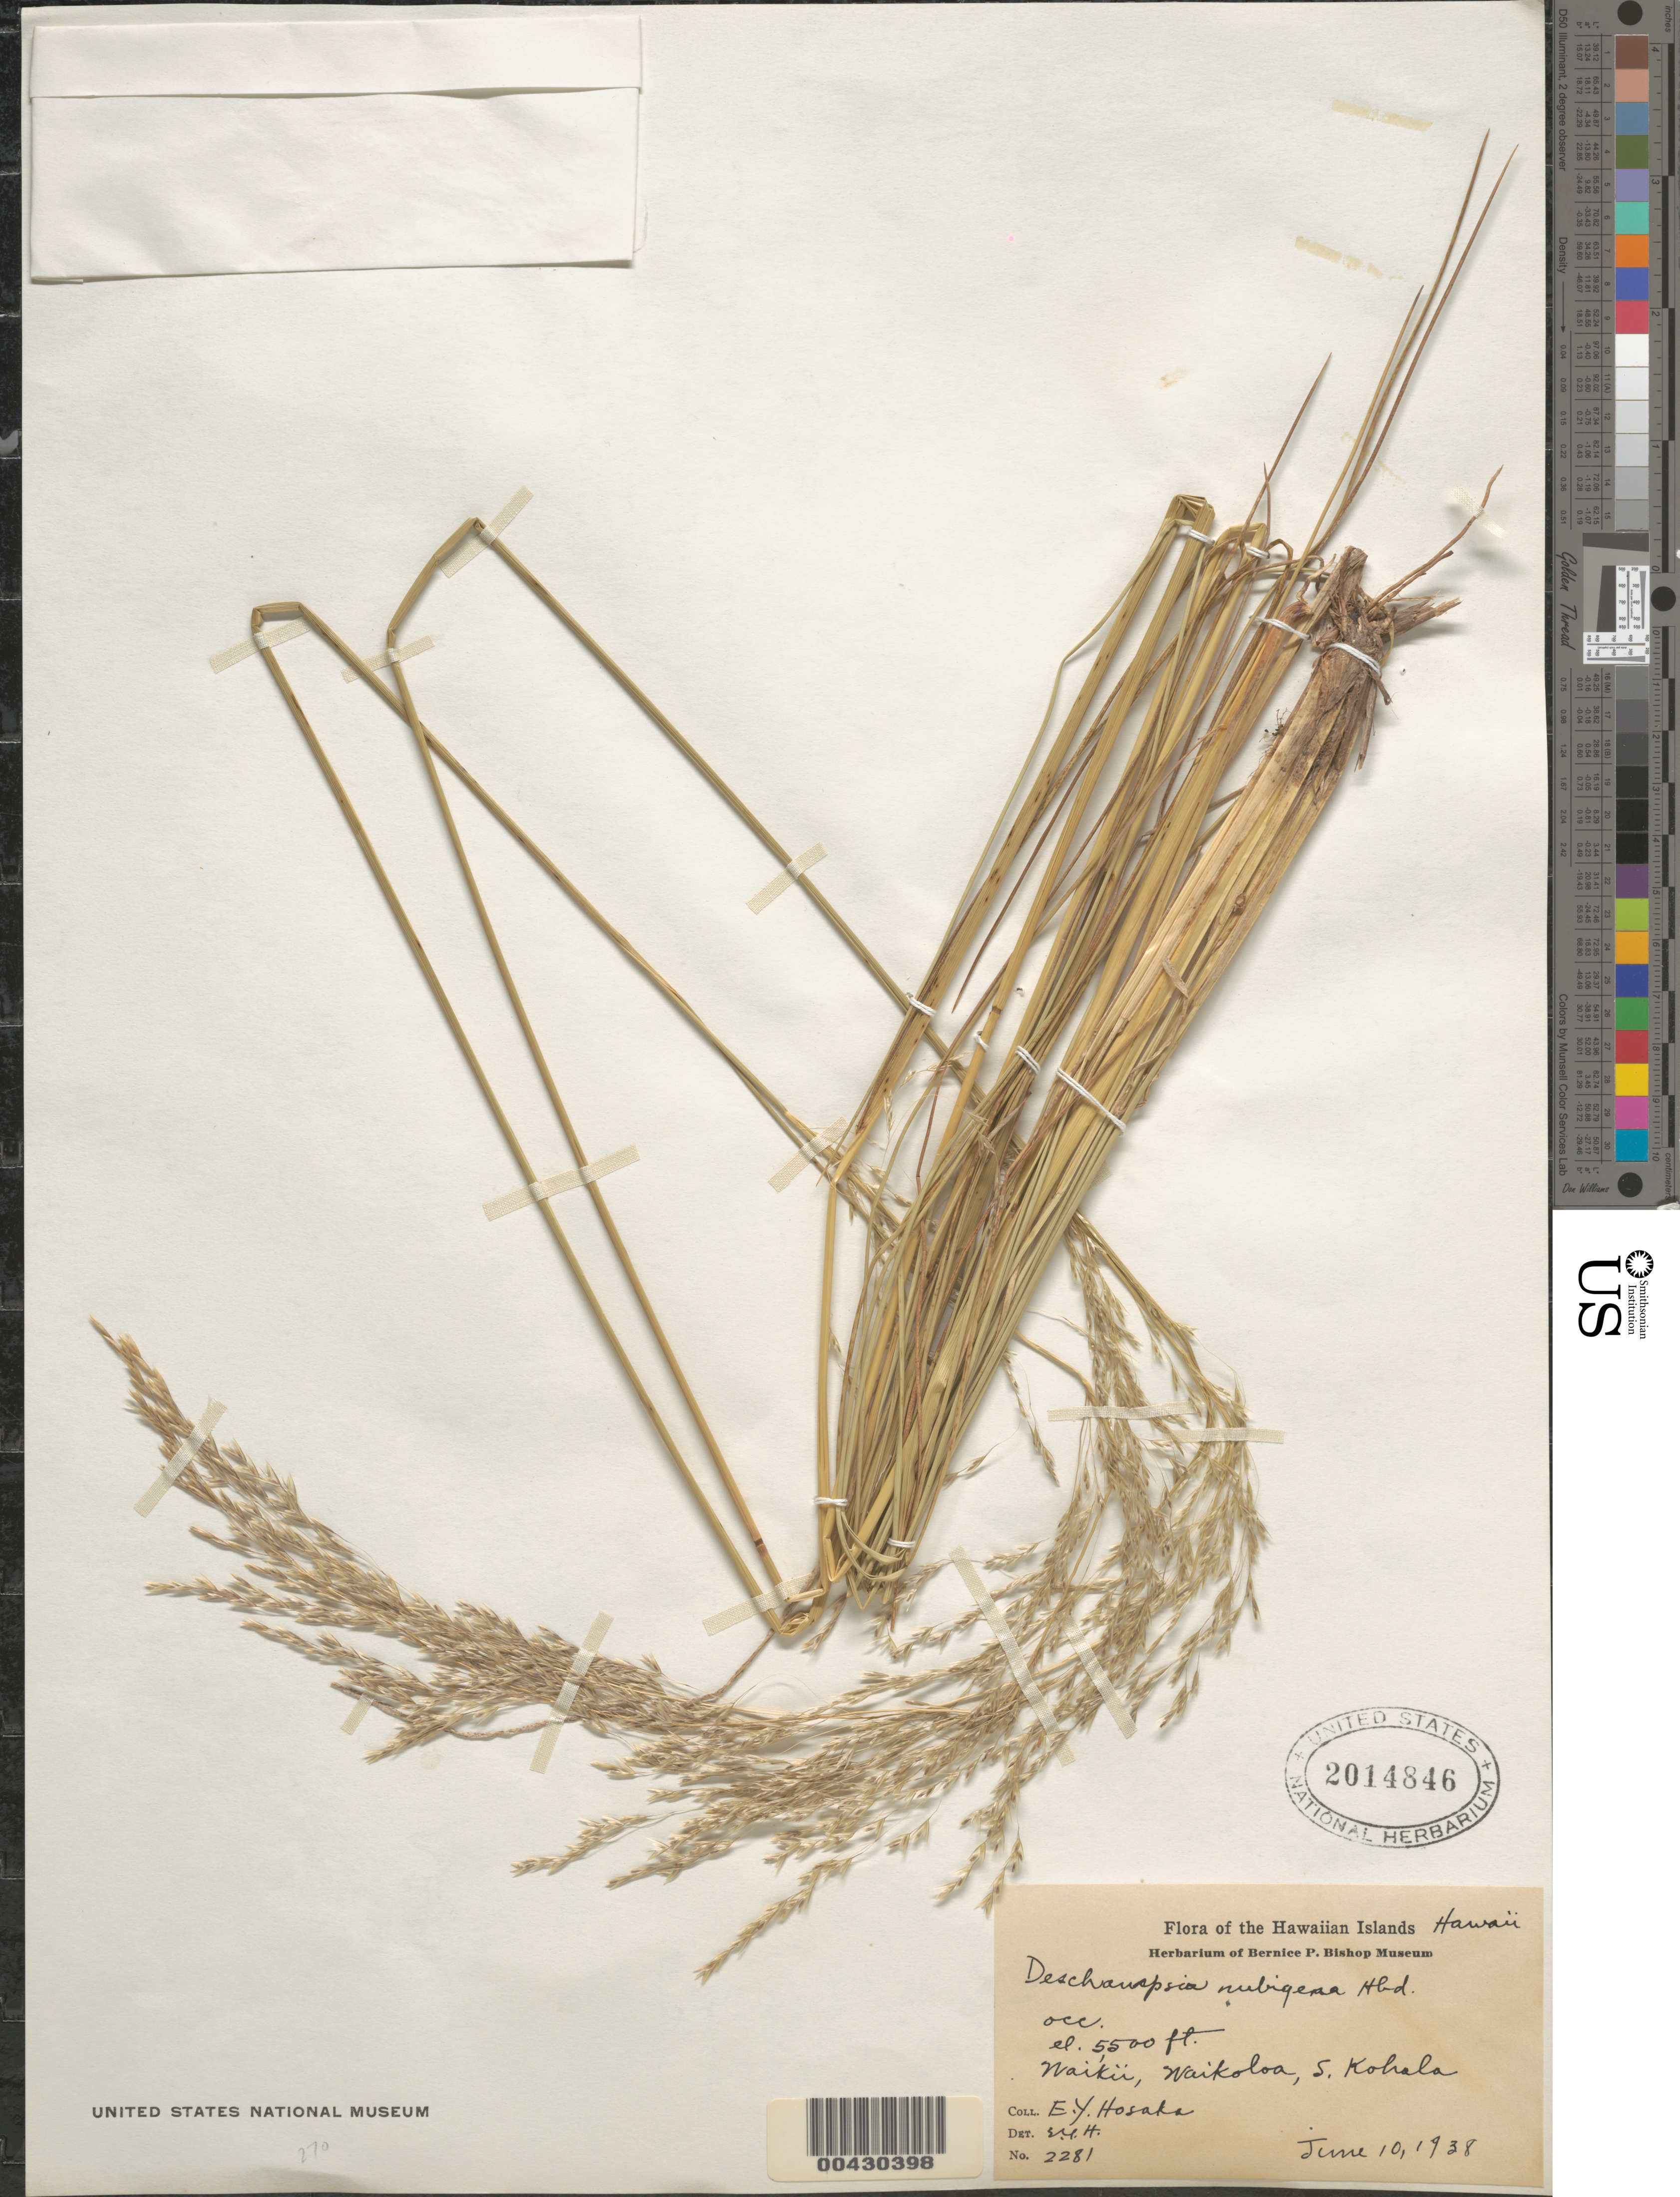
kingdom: Plantae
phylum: Tracheophyta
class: Liliopsida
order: Poales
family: Poaceae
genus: Deschampsia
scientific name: Deschampsia nubigena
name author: Hillebr.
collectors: E. Y. Hosaka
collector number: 2281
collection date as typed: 10 Jun 1938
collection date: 1938-06-10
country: United States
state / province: Hawaii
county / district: Hawaii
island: Hawaii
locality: Waikii, Waikoloa, S Kohala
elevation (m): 1676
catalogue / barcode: US 2014846